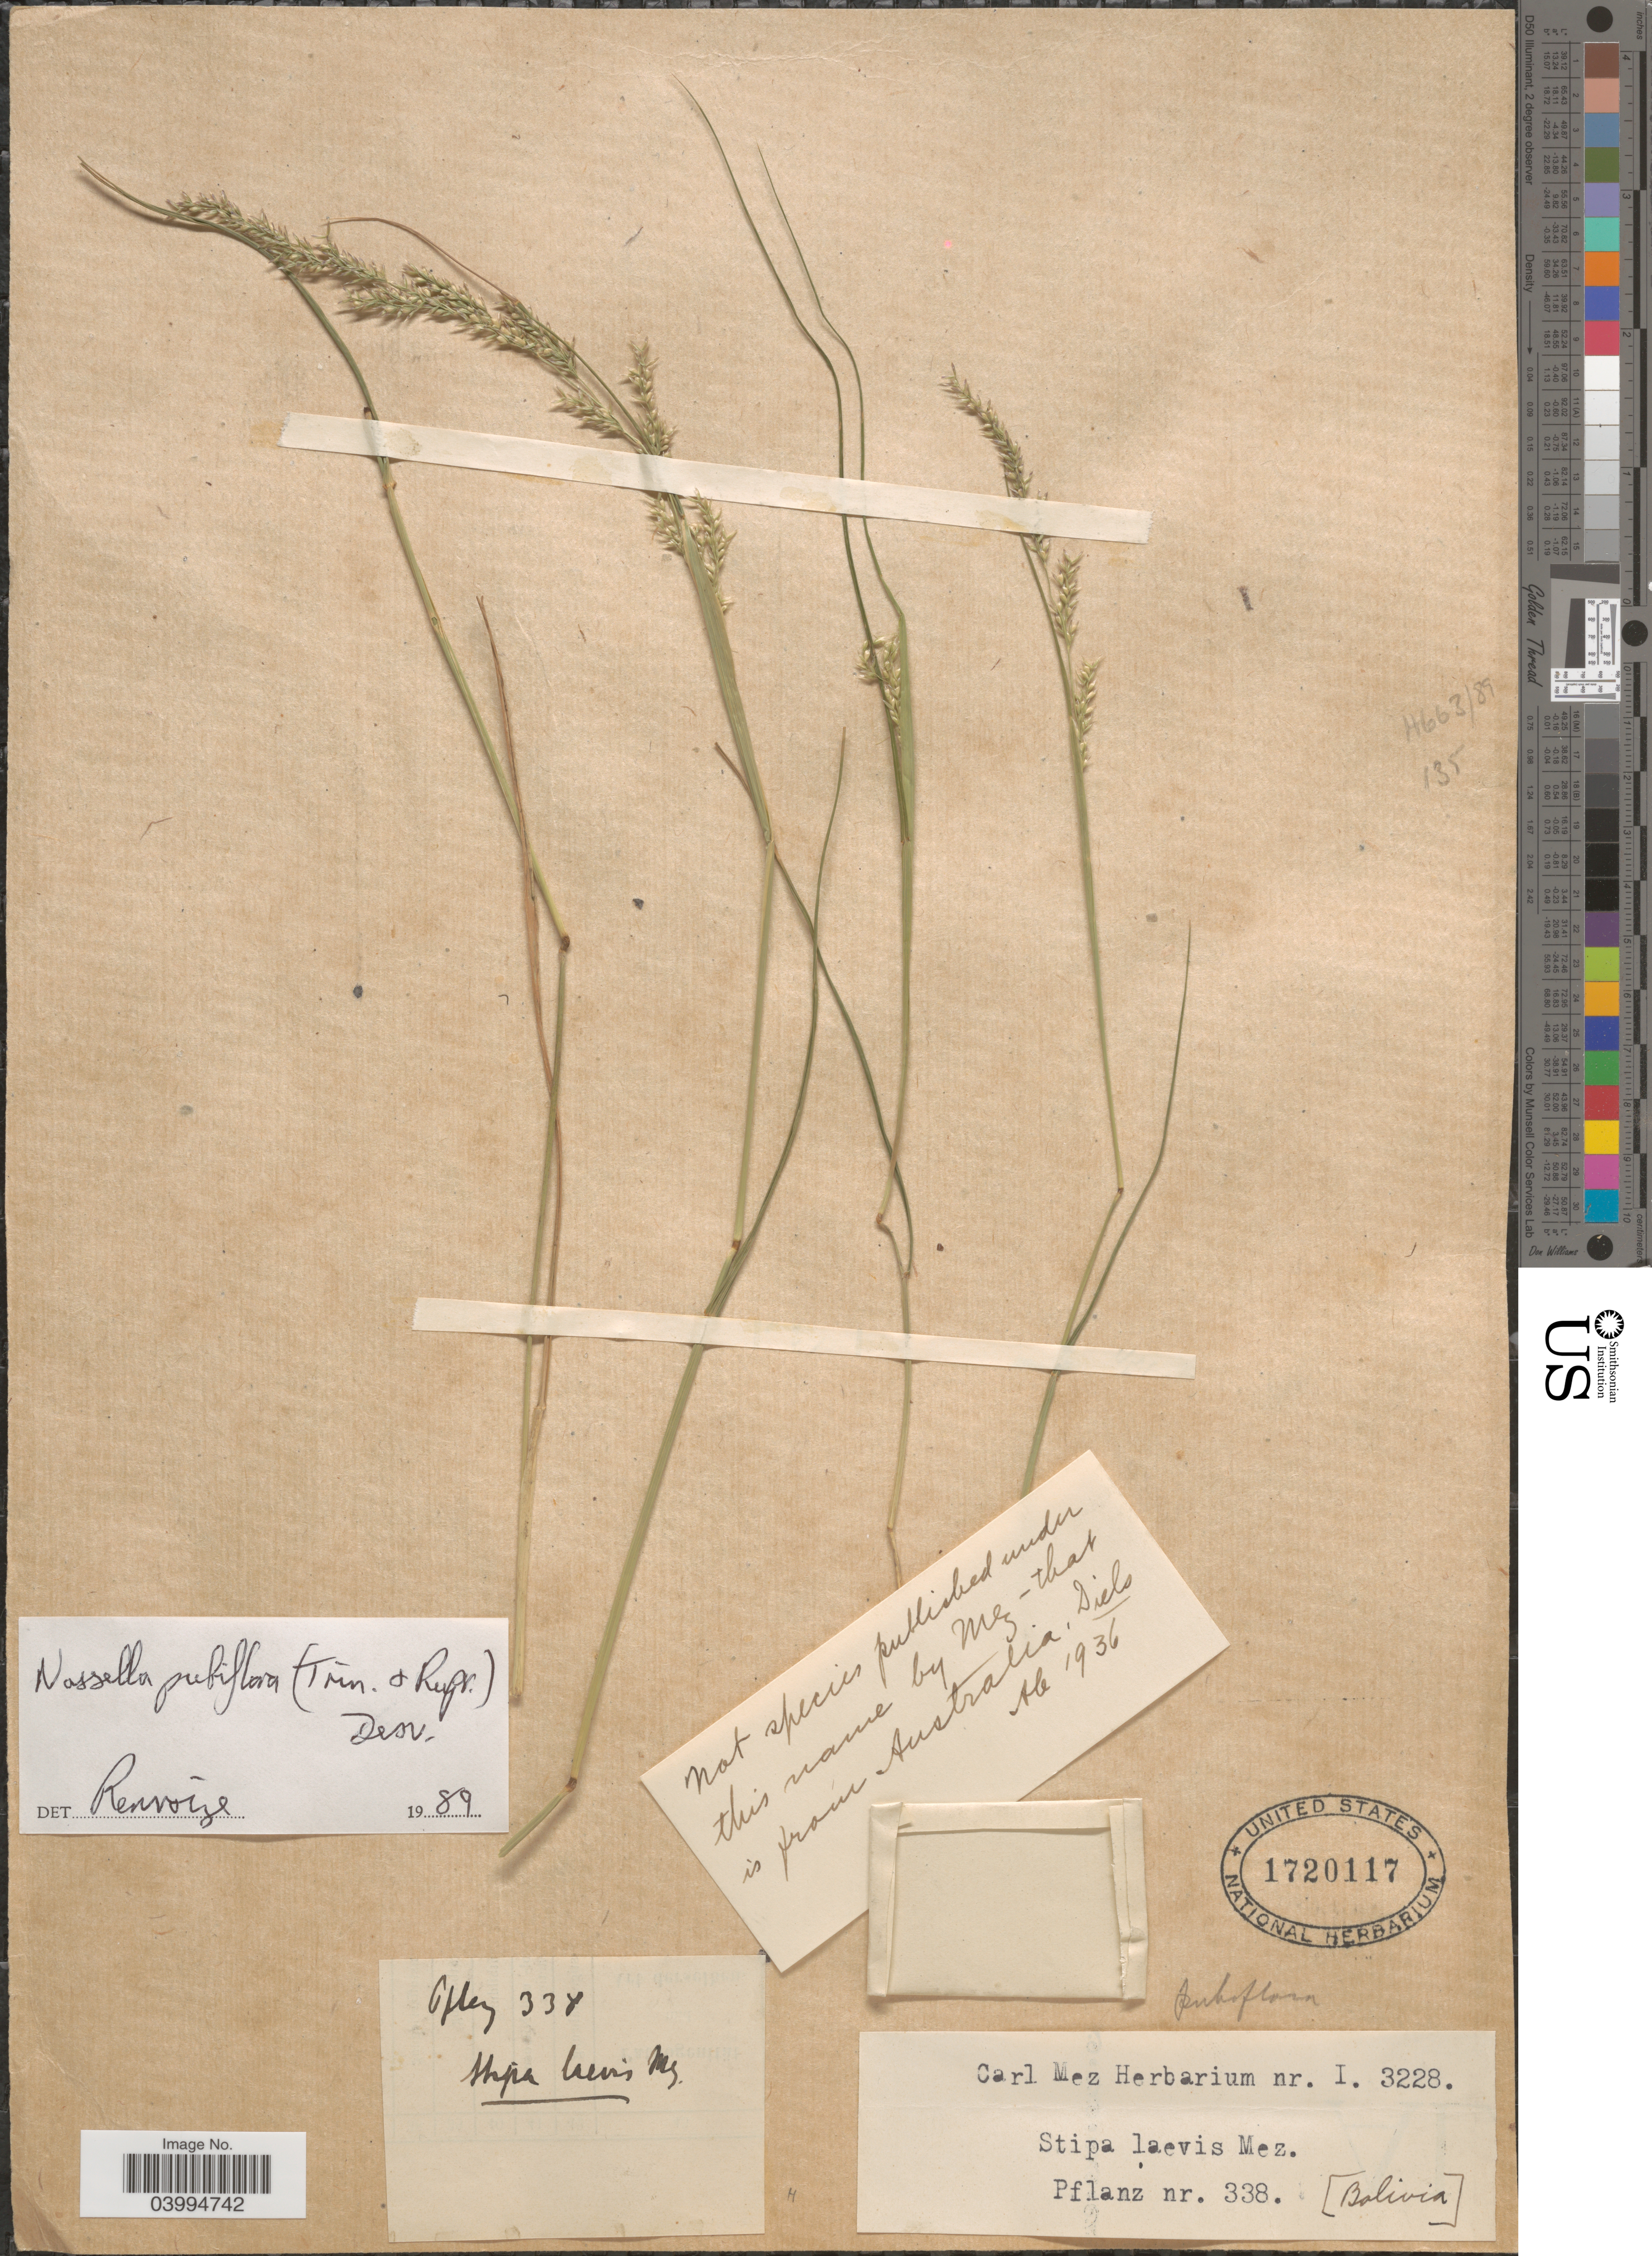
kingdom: Plantae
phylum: Tracheophyta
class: Liliopsida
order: Poales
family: Poaceae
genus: Nassella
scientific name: Nassella pubiflora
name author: (Trin. & Rupr.) É. Desv.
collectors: -. Pflanz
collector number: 338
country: Bolivia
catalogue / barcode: US 1720117